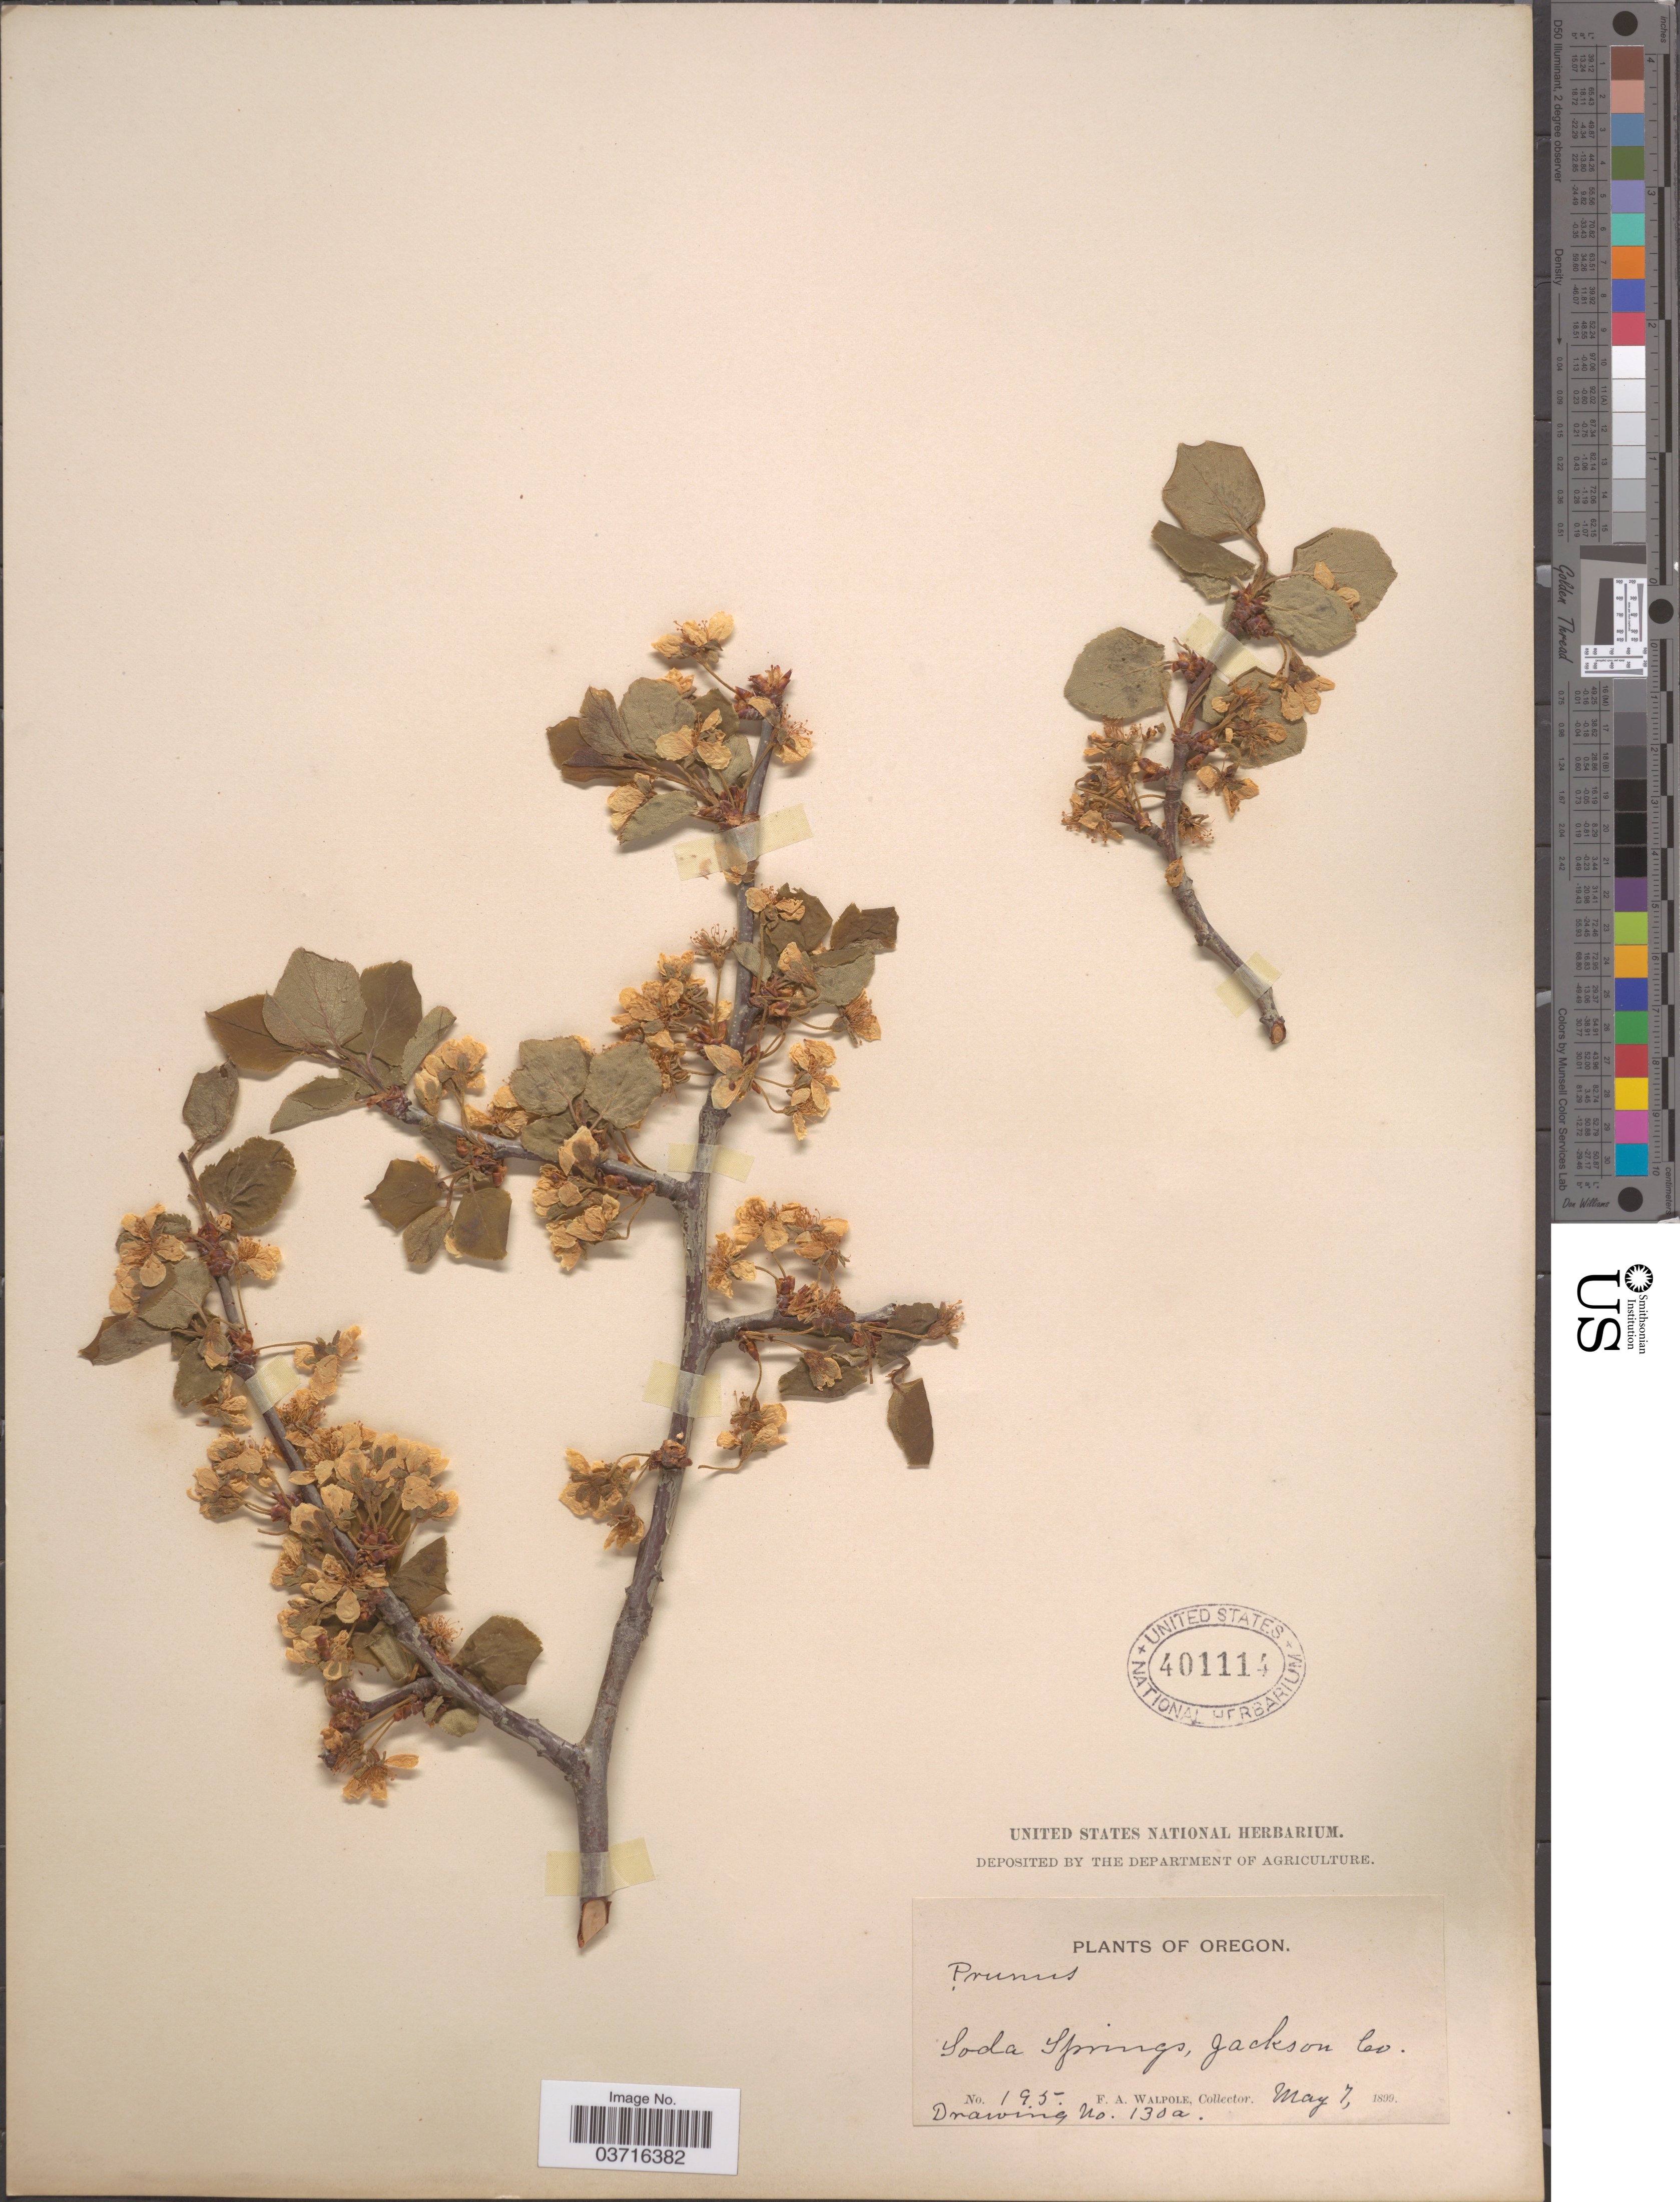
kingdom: Plantae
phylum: Tracheophyta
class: Magnoliopsida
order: Rosales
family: Rosaceae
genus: Prunus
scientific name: Prunus subcordata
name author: Benth.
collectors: F. Walpole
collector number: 195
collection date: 1899-05-07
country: United States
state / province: Oregon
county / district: Jackson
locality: Soda Springs, Jackson Co.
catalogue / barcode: US 401114